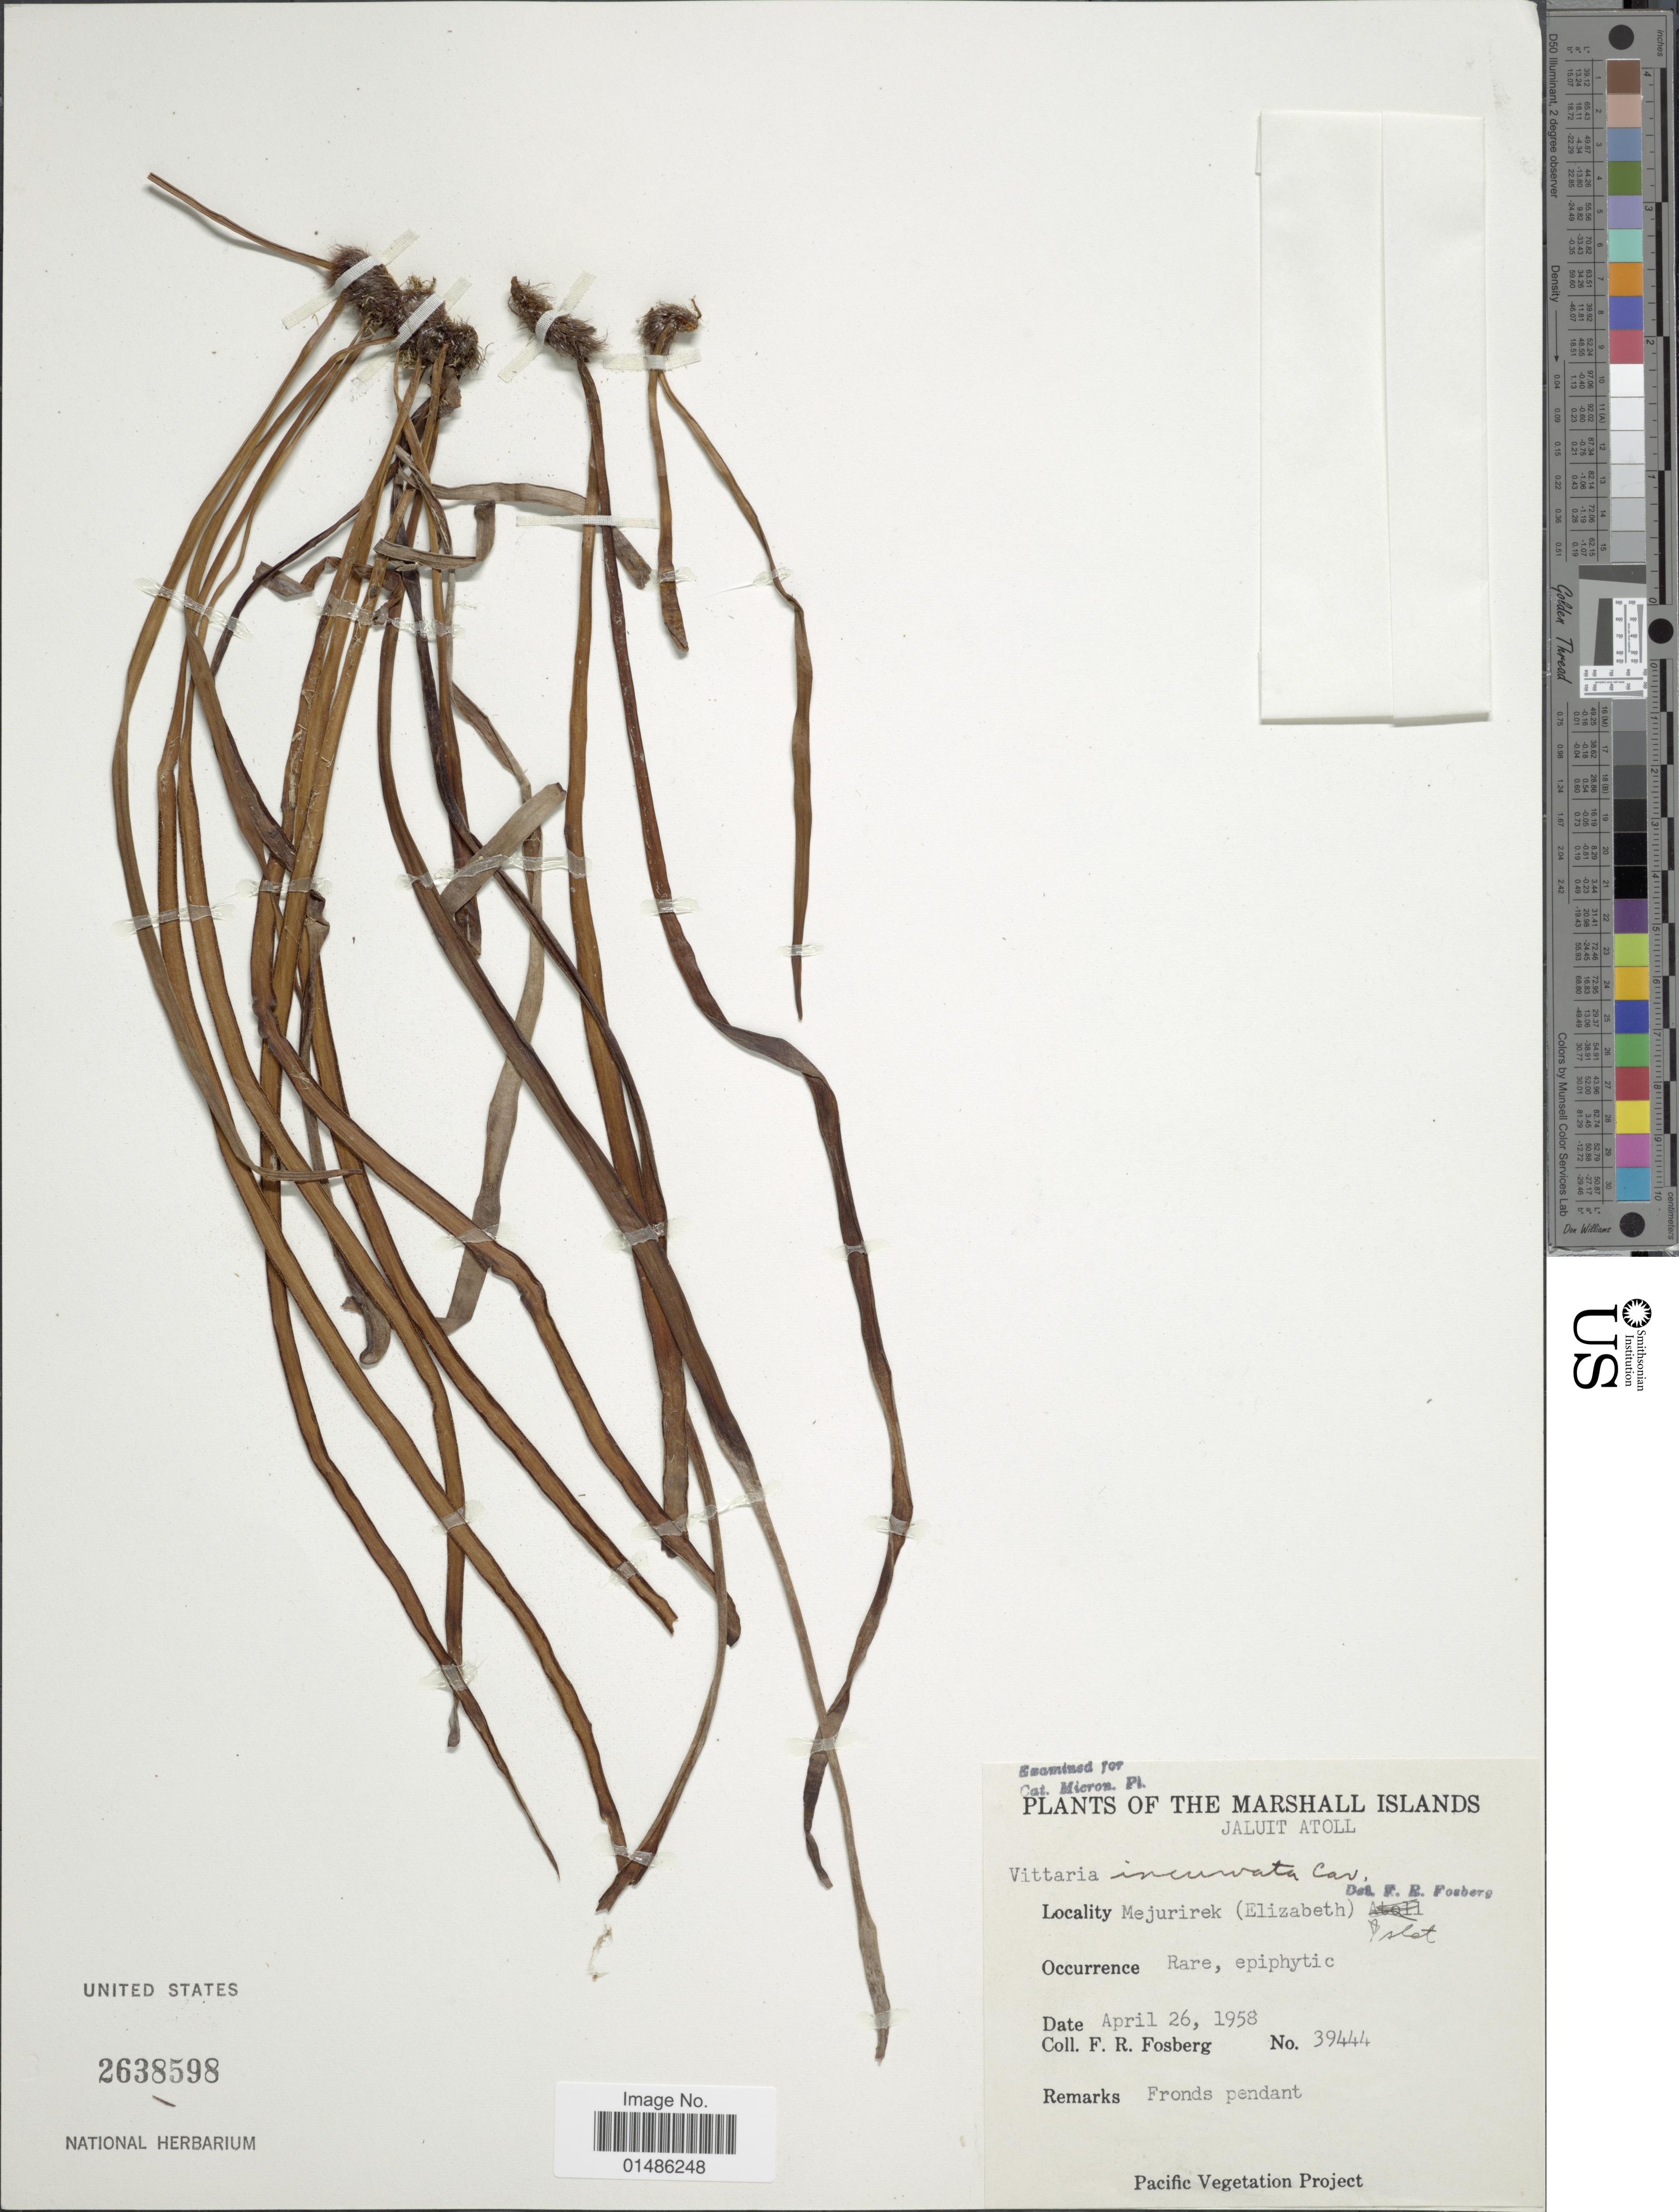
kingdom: Plantae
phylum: Tracheophyta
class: Polypodiopsida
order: Polypodiales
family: Pteridaceae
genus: Haplopteris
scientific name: Haplopteris ensiformis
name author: (Sw.) E.H. Crane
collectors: F. R. Fosberg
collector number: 39444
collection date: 1958-04-26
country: Marshall Islands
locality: Jaluit Atoll. Mejurirek (Elizabeth) Islet.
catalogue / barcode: US 2638598